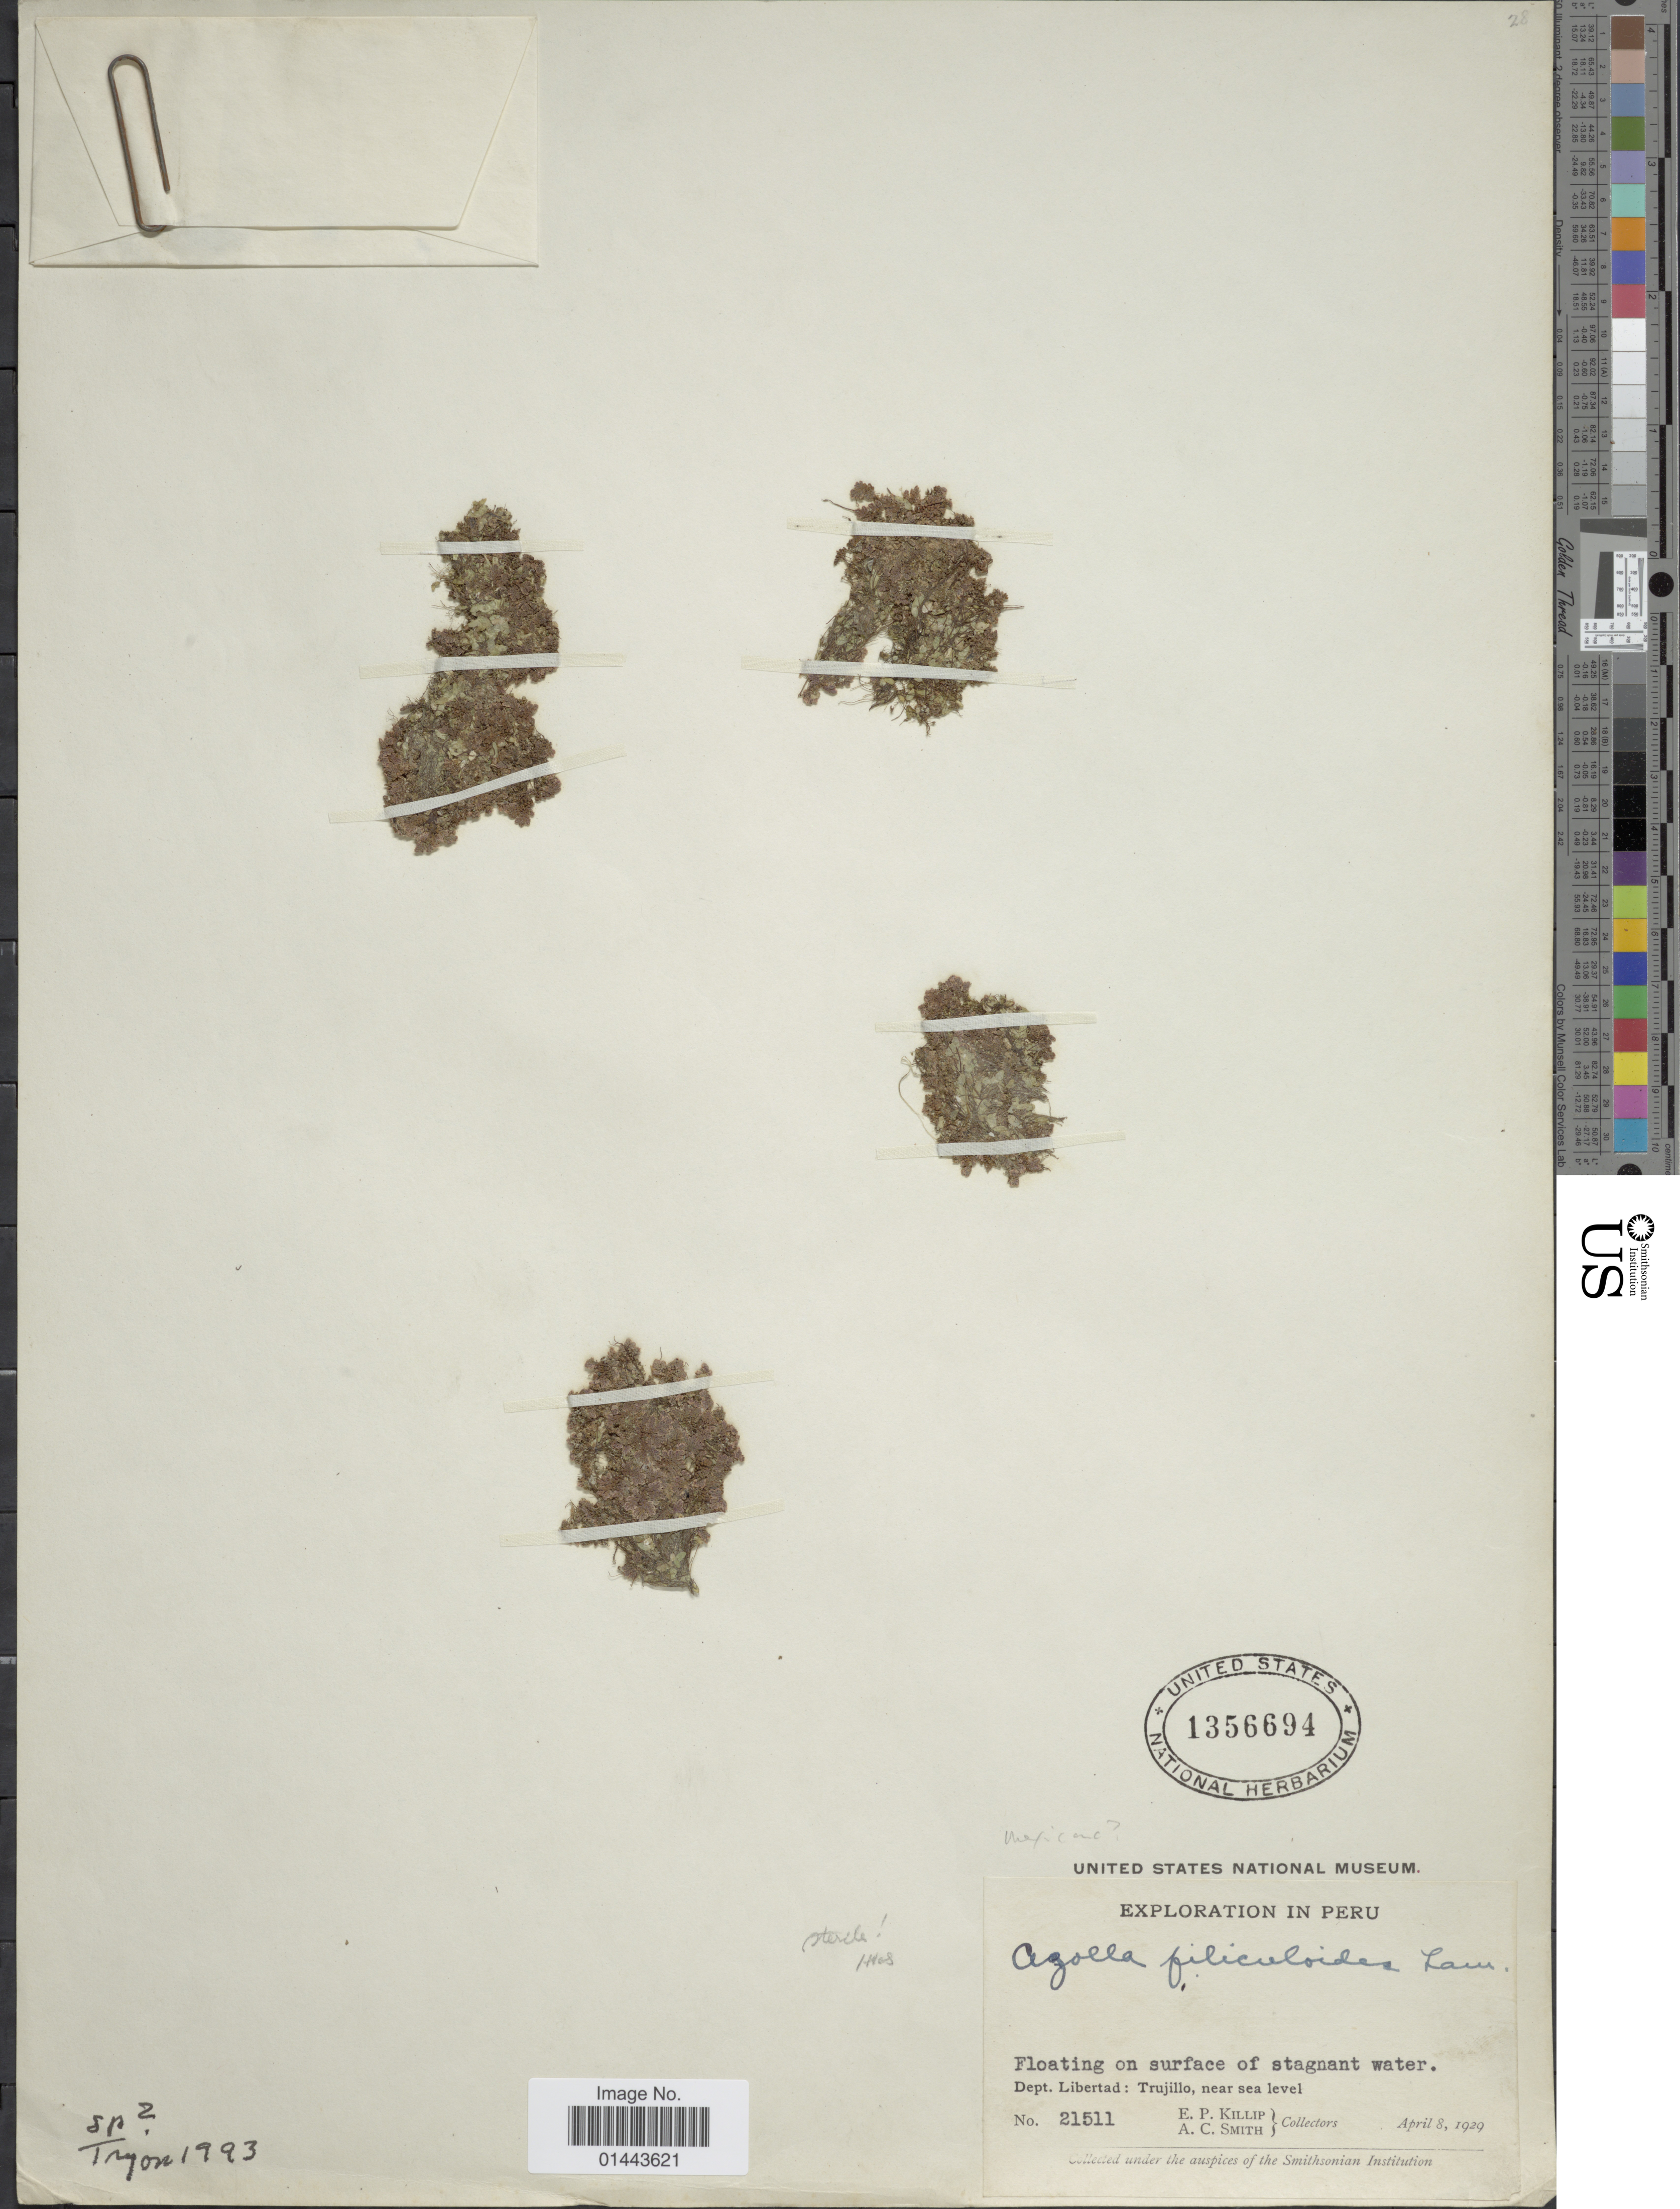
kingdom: Plantae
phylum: Tracheophyta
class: Polypodiopsida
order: Salviniales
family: Salviniaceae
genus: Azolla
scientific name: Azolla mexicana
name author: C. Presl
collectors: E. P. Killip & A. C. Smith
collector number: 21511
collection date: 1929-04-08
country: Peru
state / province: La Libertad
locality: Libertad. Trujillo Floating on stagnant water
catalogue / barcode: US 1356694